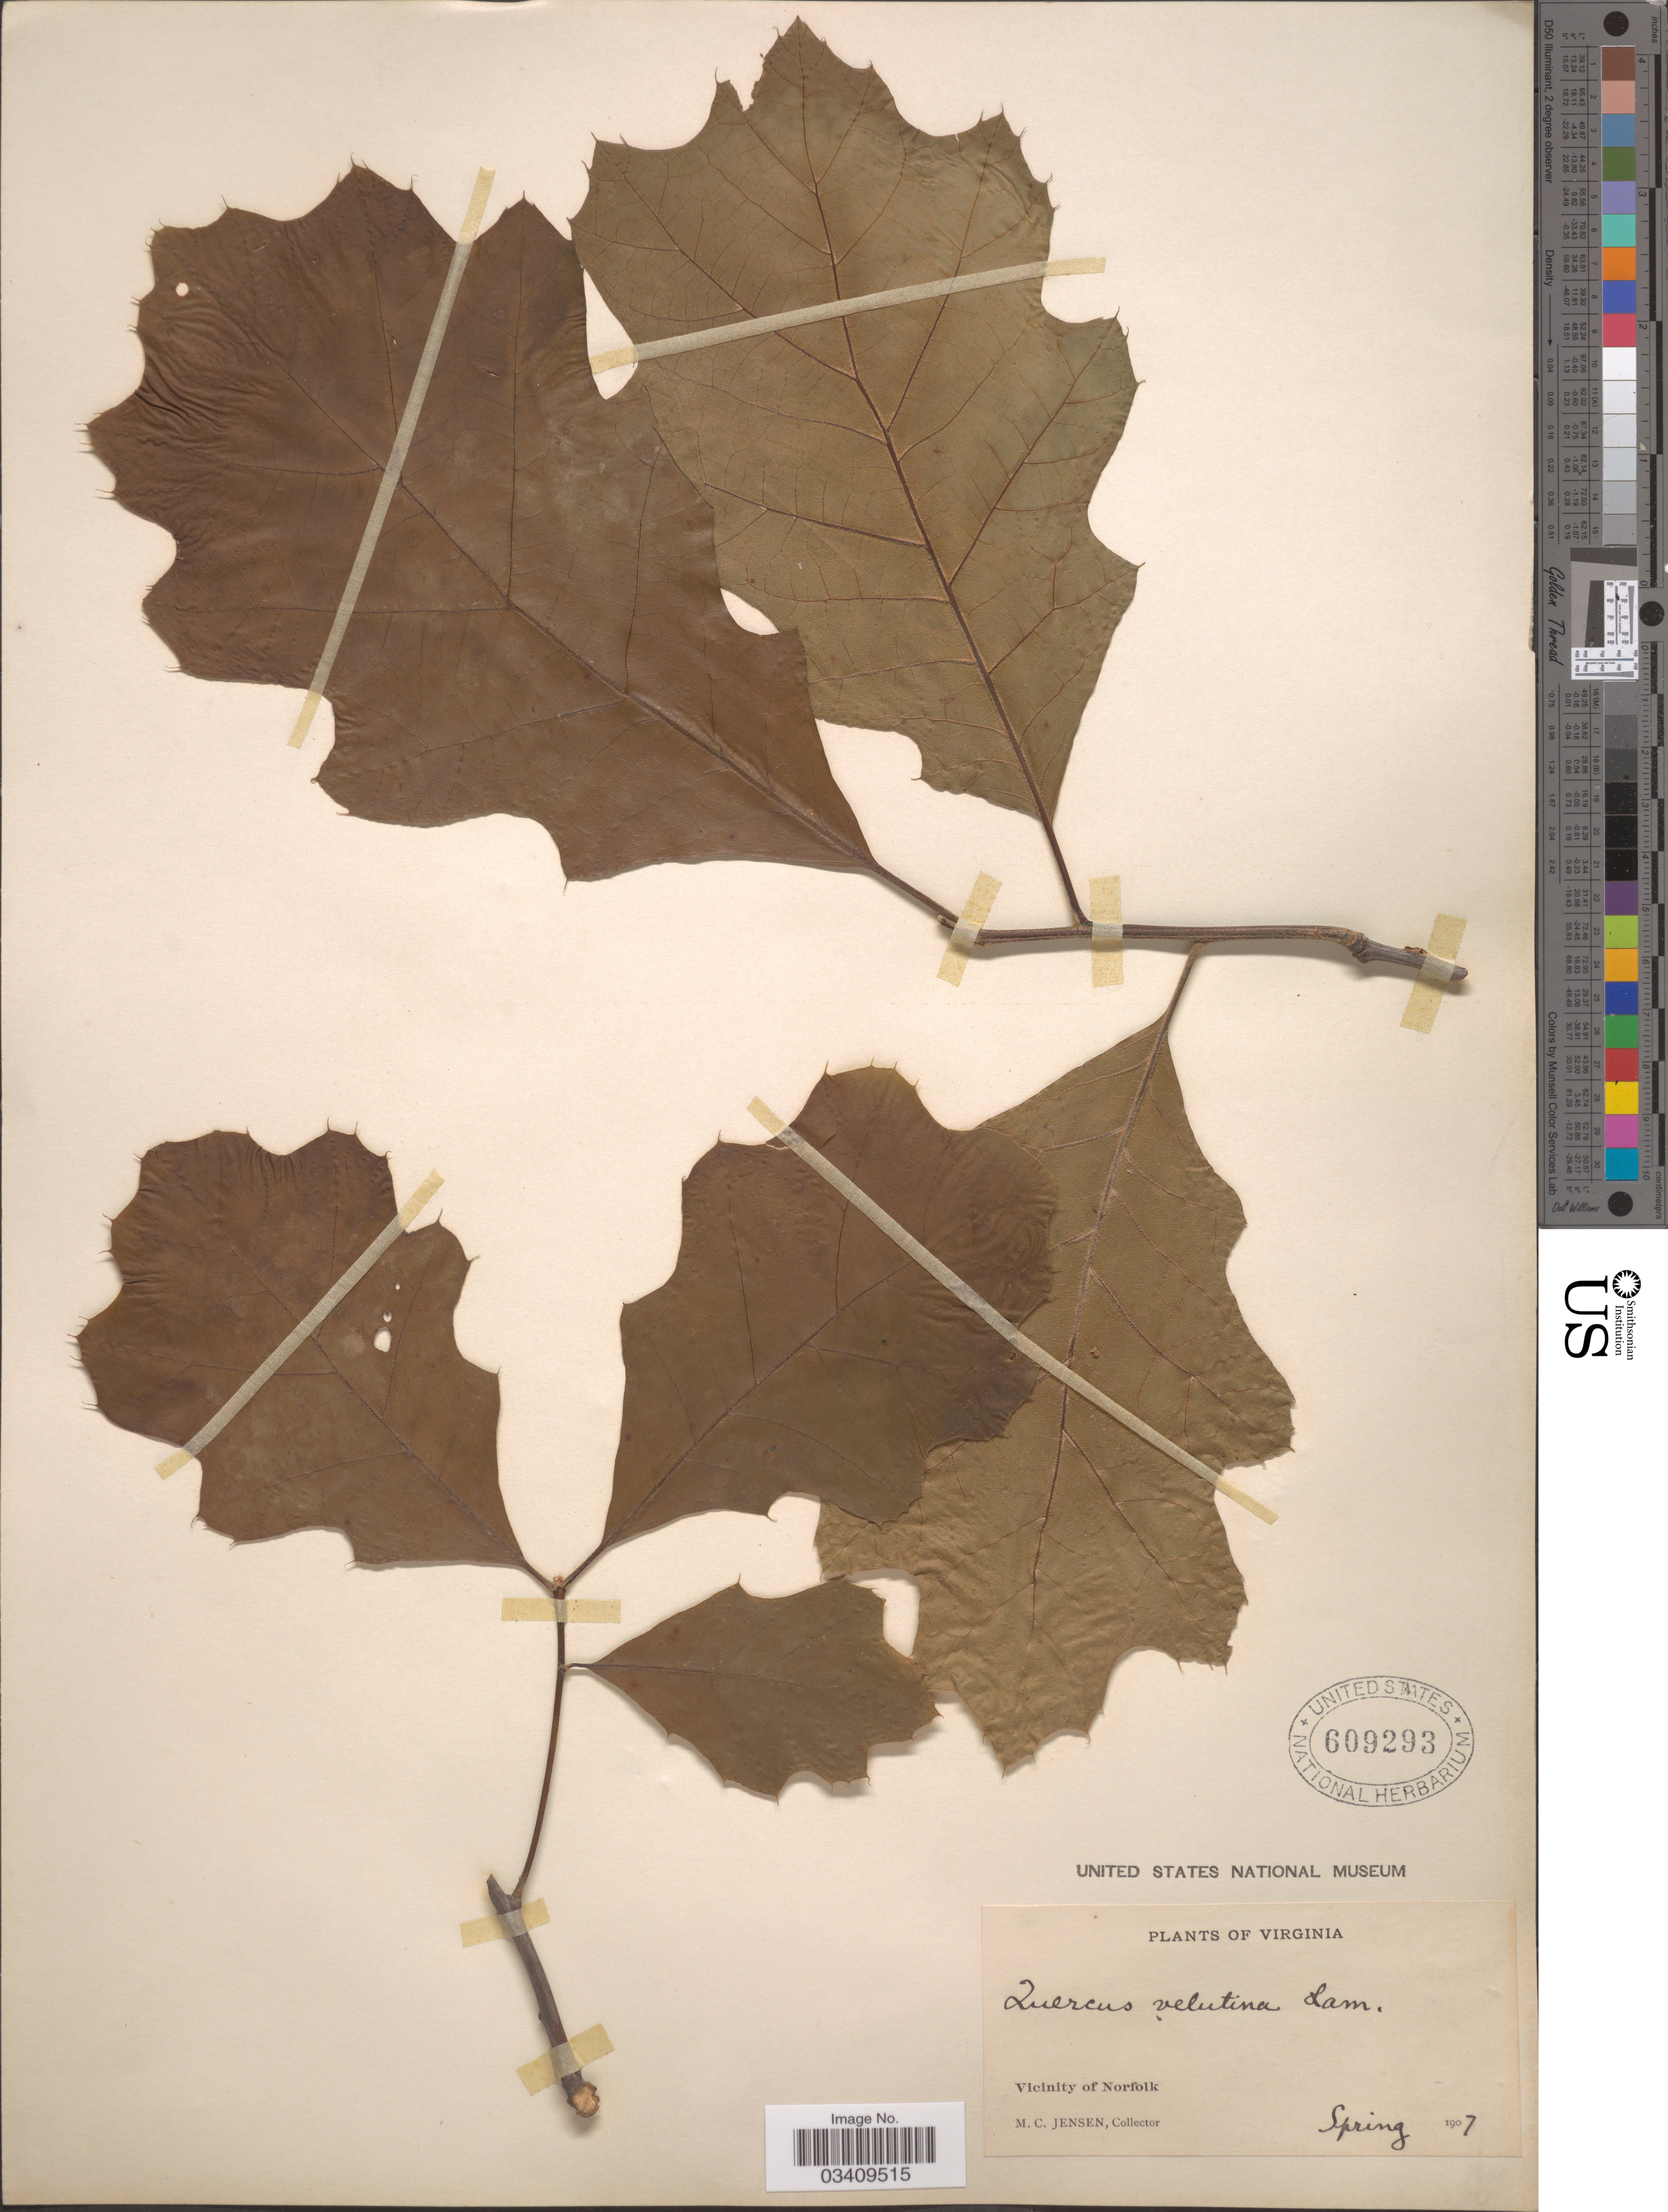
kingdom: Plantae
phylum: Tracheophyta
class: Magnoliopsida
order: Fagales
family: Fagaceae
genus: Quercus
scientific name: Quercus velutina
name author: Lam.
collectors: M. C. Jensen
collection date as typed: Spring 1907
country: United States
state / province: Virginia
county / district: City of Norfolk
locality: Vicinity of Norfolk.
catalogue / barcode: US 609293